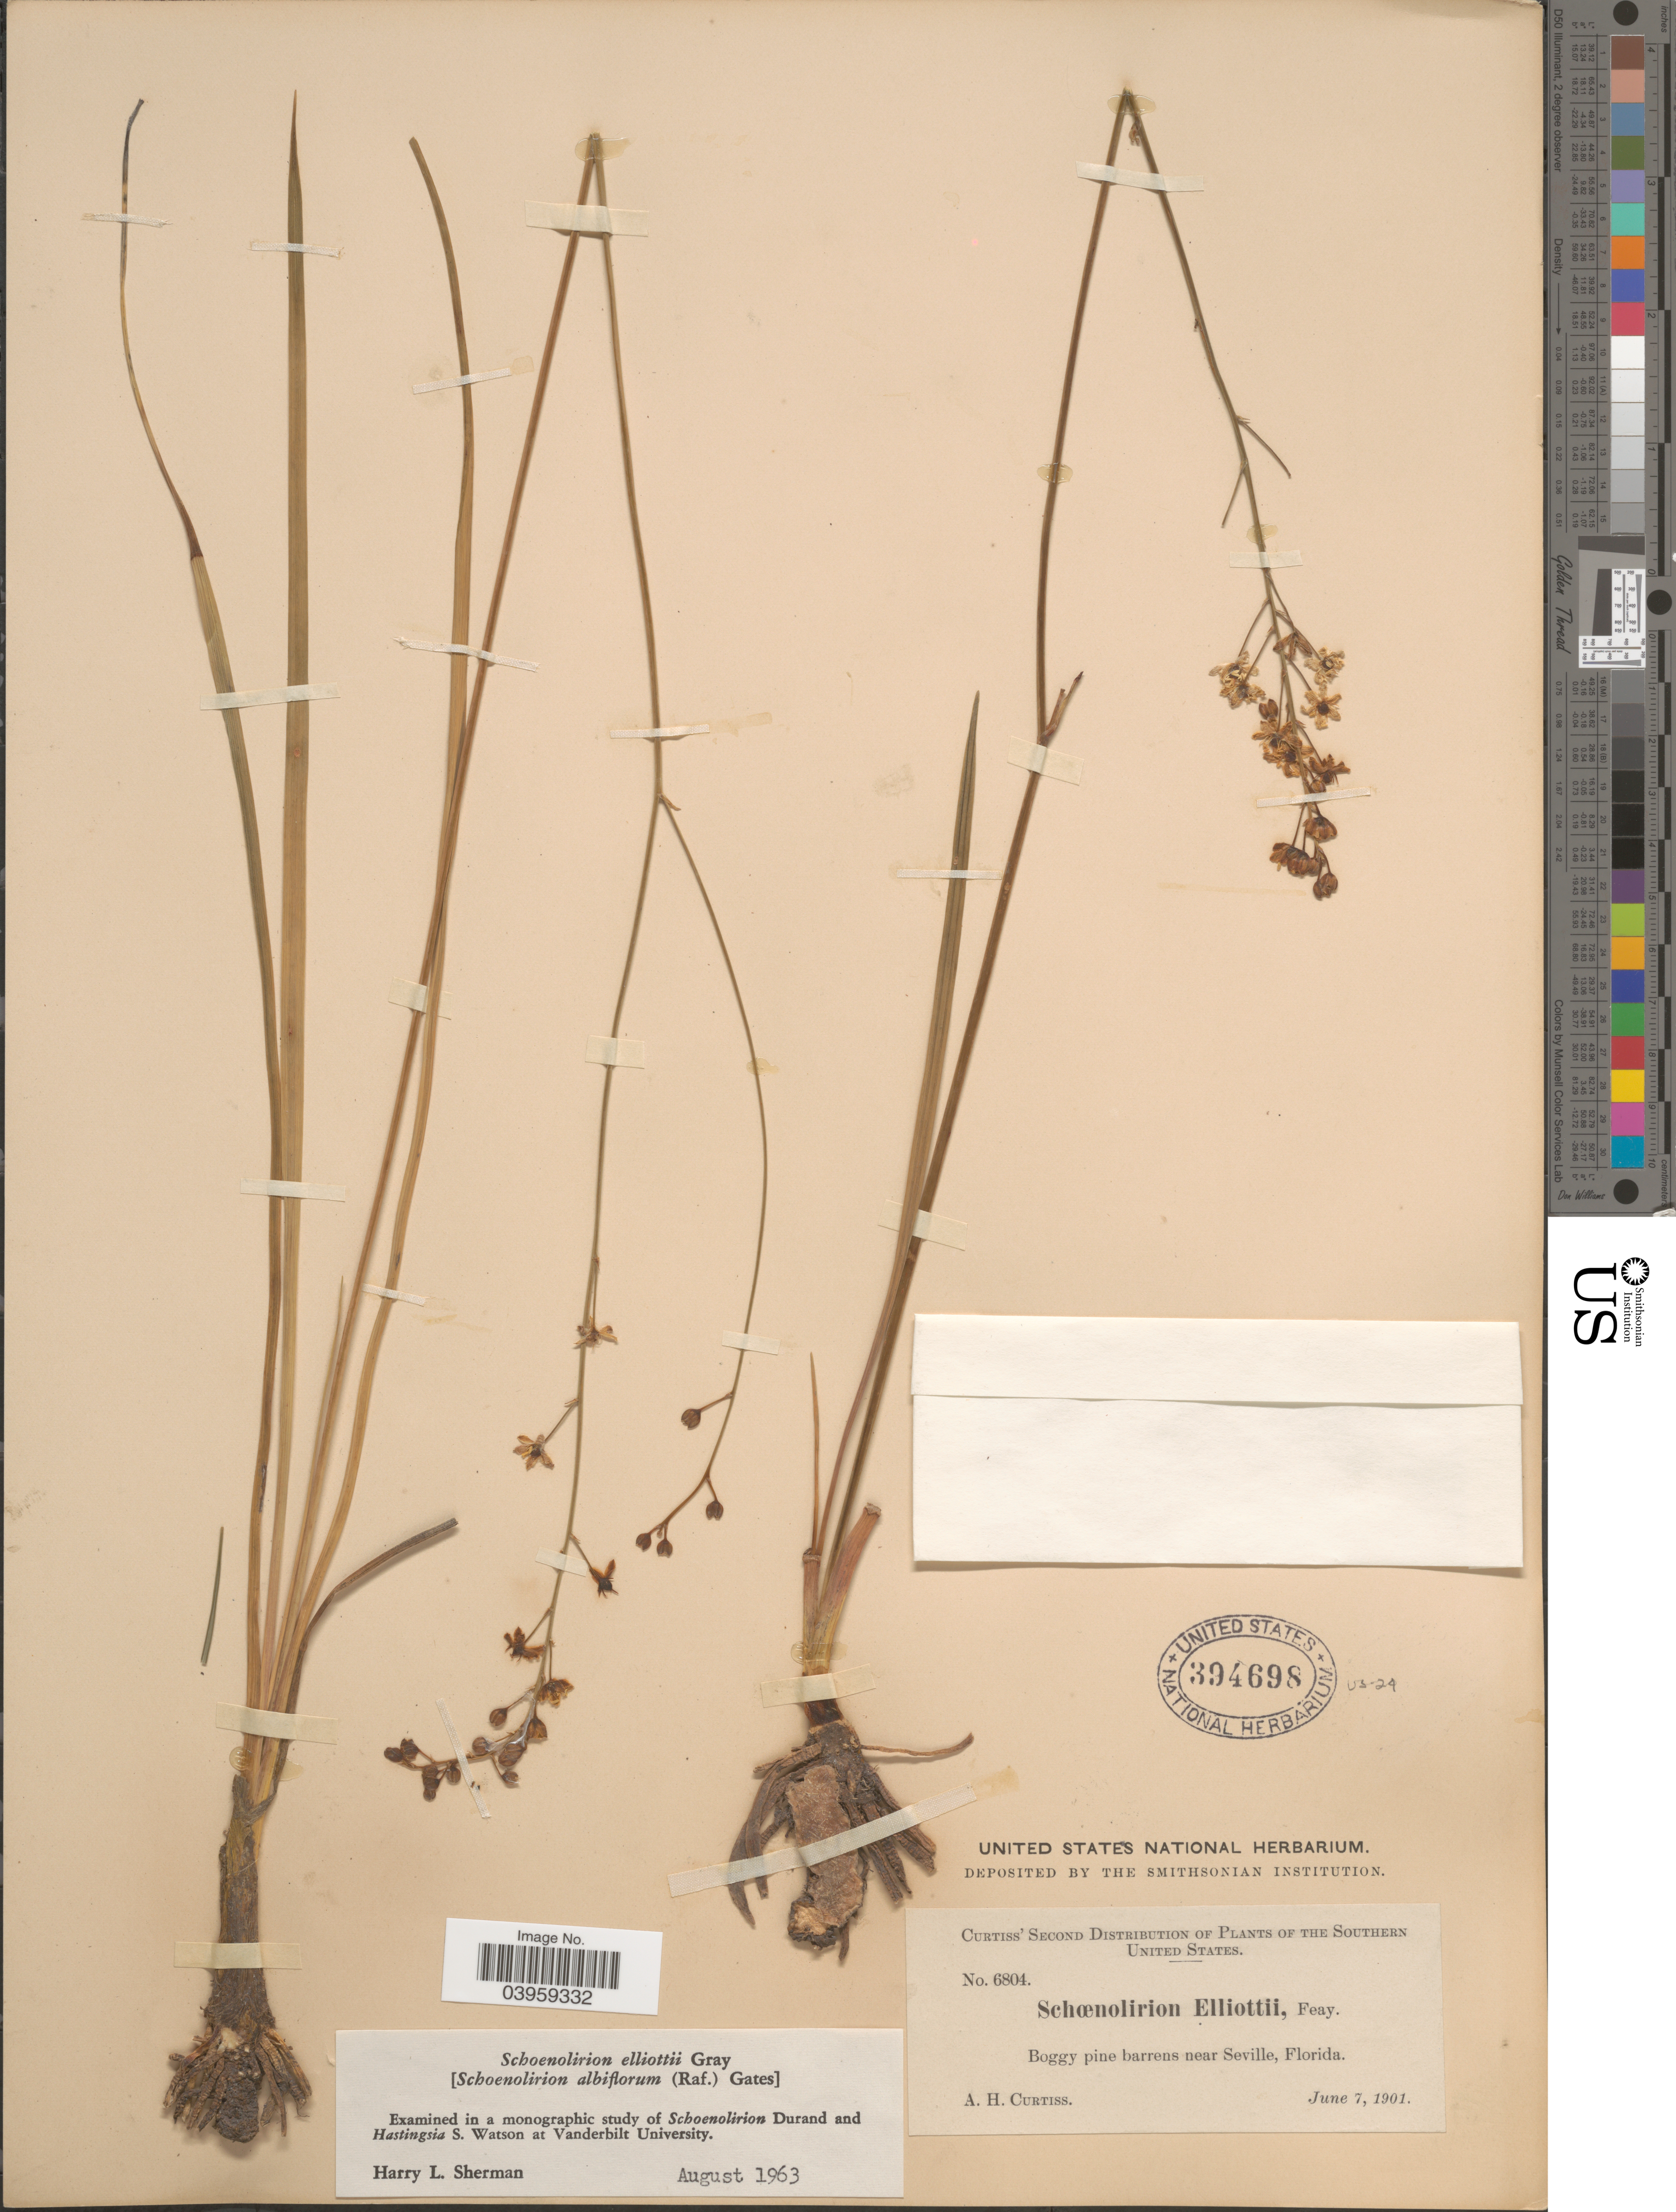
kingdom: Plantae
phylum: Tracheophyta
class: Liliopsida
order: Asparagales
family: Asparagaceae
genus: Schoenolirion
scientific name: Schoenolirion elliottii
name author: A. Gray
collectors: A. H. Curtiss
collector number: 6804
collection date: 1901-06-07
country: United States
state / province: Florida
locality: The Southern United States. Barrens near Seville.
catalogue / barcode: US 394698